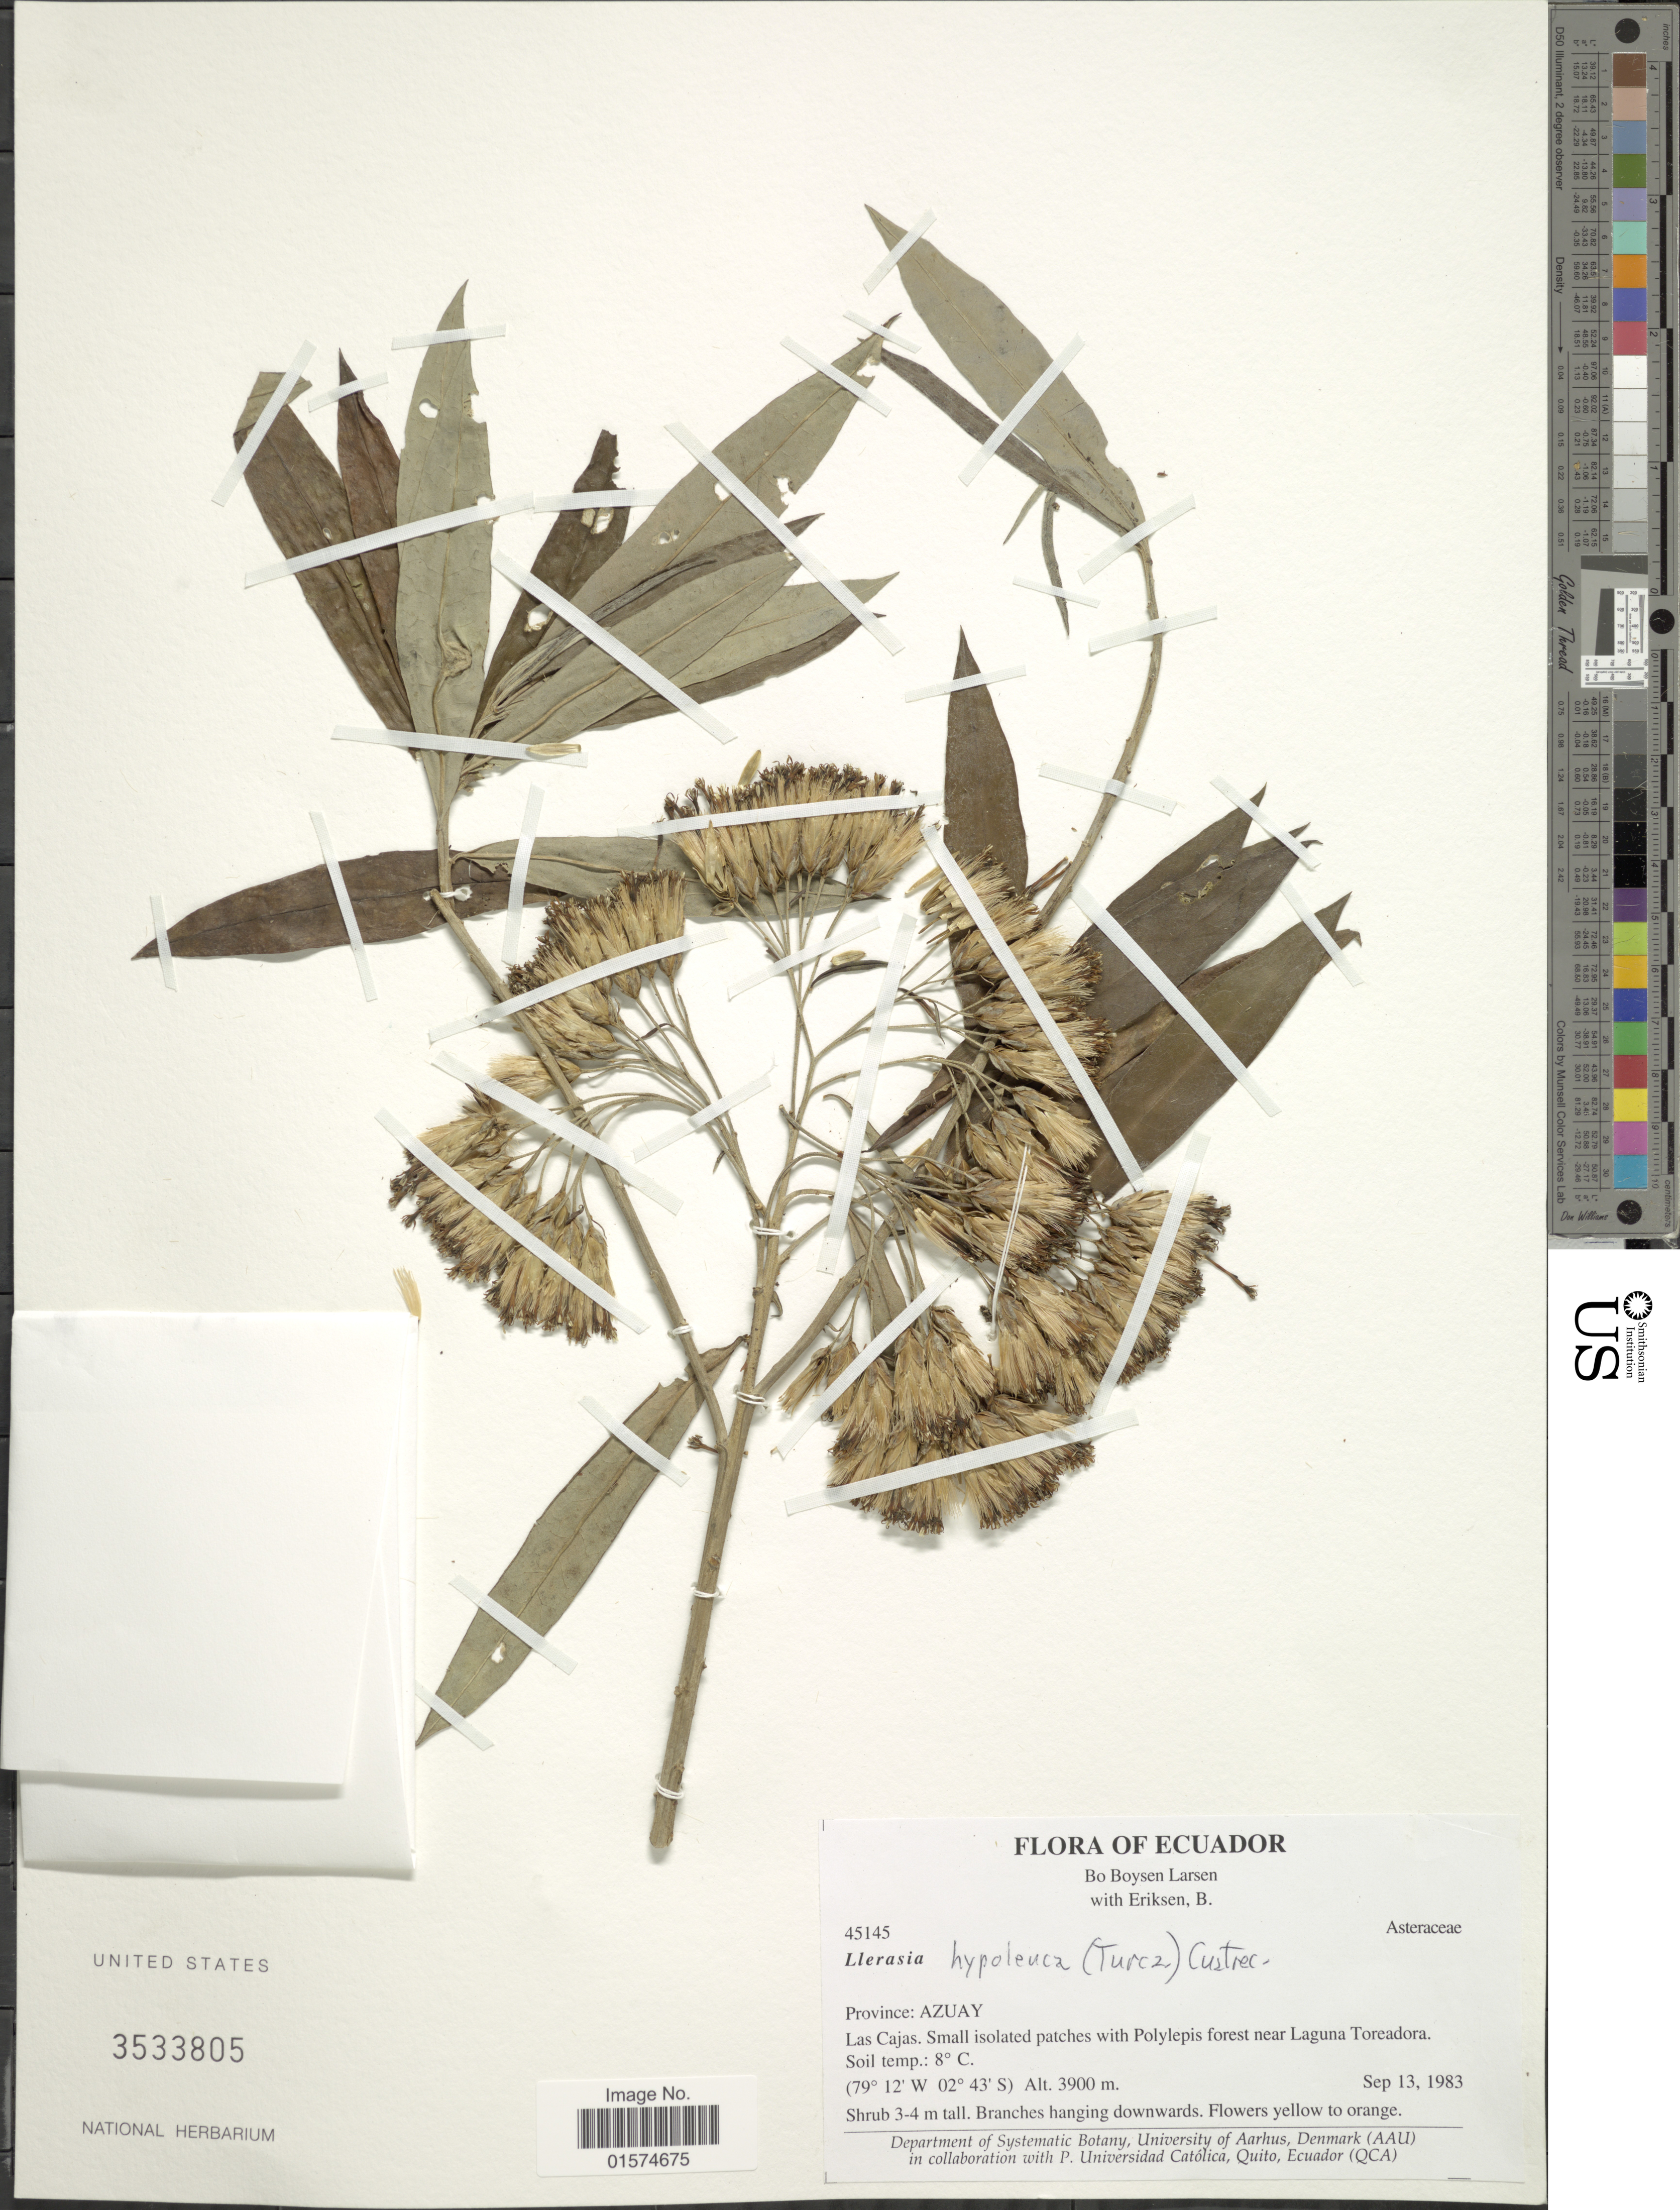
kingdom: Plantae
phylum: Tracheophyta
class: Magnoliopsida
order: Asterales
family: Asteraceae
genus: Llerasia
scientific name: Llerasia hypoleuca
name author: (Turcz.) Cuatrec.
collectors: B. Boysen Larsen & B. Eriksen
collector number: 45145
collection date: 1983-09-13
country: Ecuador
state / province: Azuay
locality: Las Cajas. Small isolated patches with Polylepis forest near Laguna Toreadora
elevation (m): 3900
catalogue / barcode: US 3533805